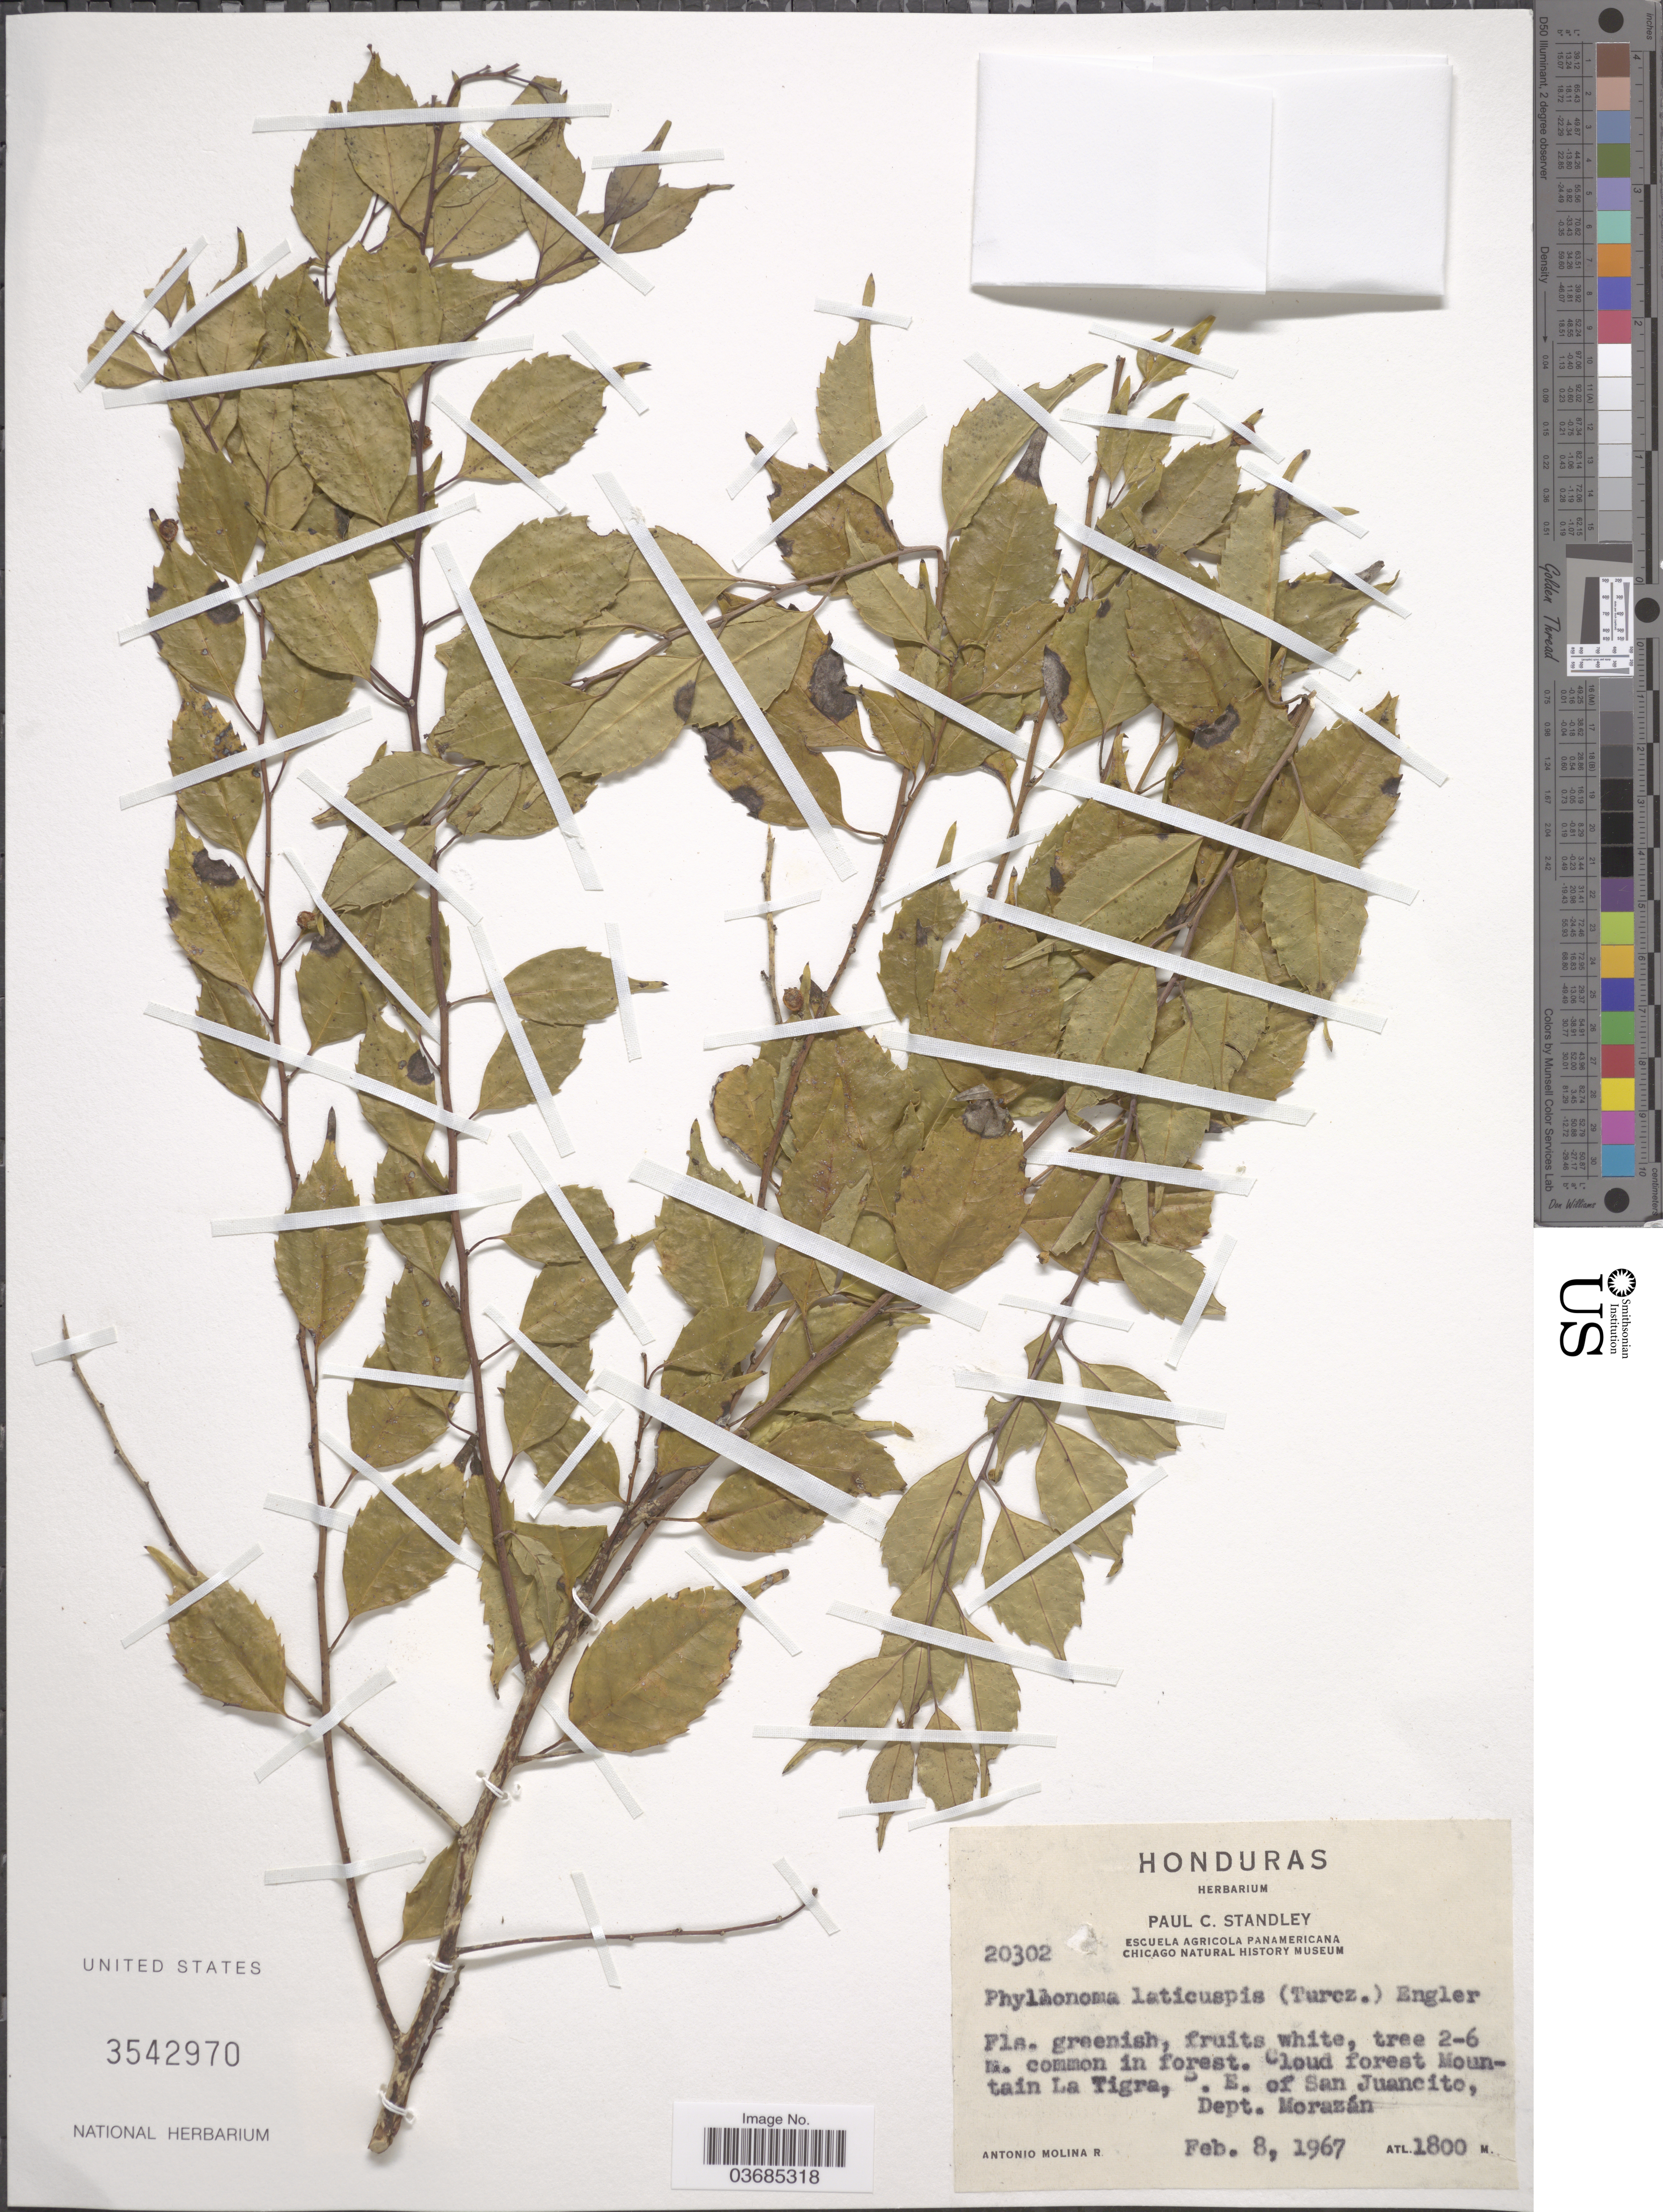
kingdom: Plantae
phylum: Tracheophyta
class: Magnoliopsida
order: Aquifoliales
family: Phyllonomaceae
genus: Phyllonoma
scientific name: Phyllonoma laticuspis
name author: (Turcz.) Engl.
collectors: A. Molina R.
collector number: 20302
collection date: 1967-02-08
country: Honduras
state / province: Fco. Morazán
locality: Common in forest. Cloud forest Mountain La Tigra, S. E. of San Juancito, Dept. Morazán.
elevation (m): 1800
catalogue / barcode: US 3542970